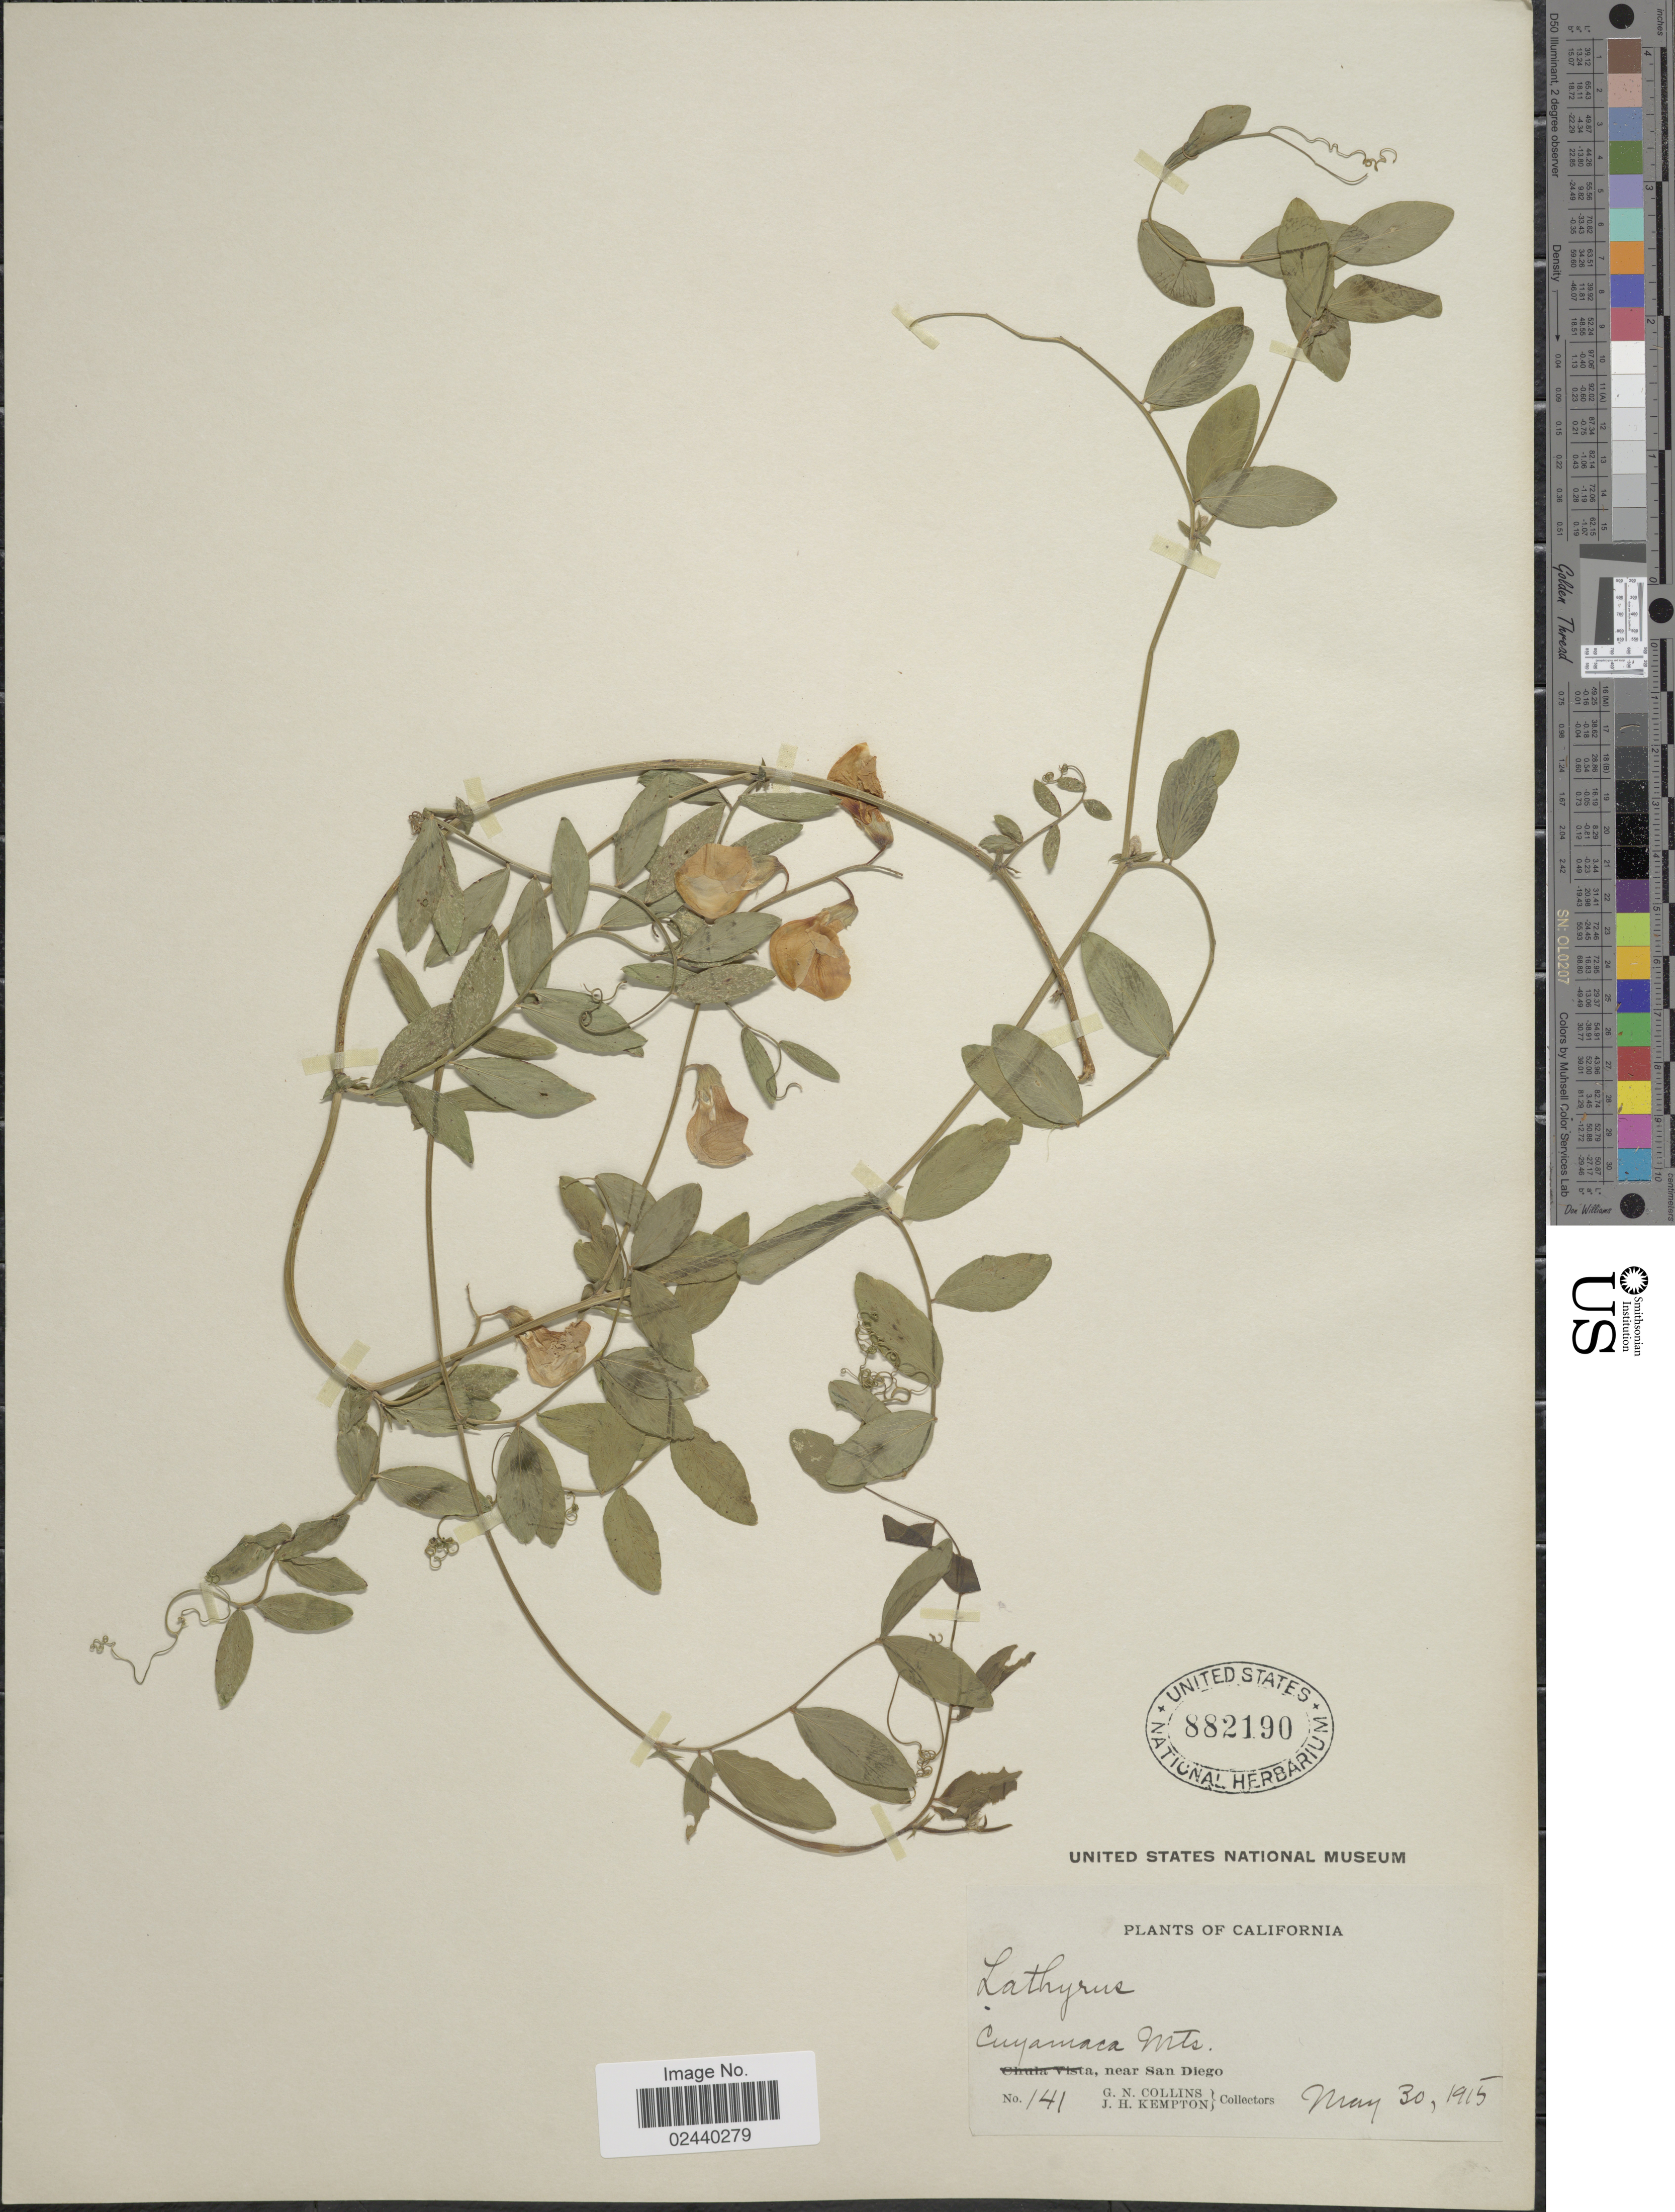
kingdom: Plantae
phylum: Tracheophyta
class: Magnoliopsida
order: Fabales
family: Fabaceae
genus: Lathyrus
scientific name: Lathyrus alefeldii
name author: T.G. White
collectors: G. Collins & J. H. Kempton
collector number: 141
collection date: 1915-05-30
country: United States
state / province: California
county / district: San Diego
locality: Cuyamaca Mts., near San Diego.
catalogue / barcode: US 882190